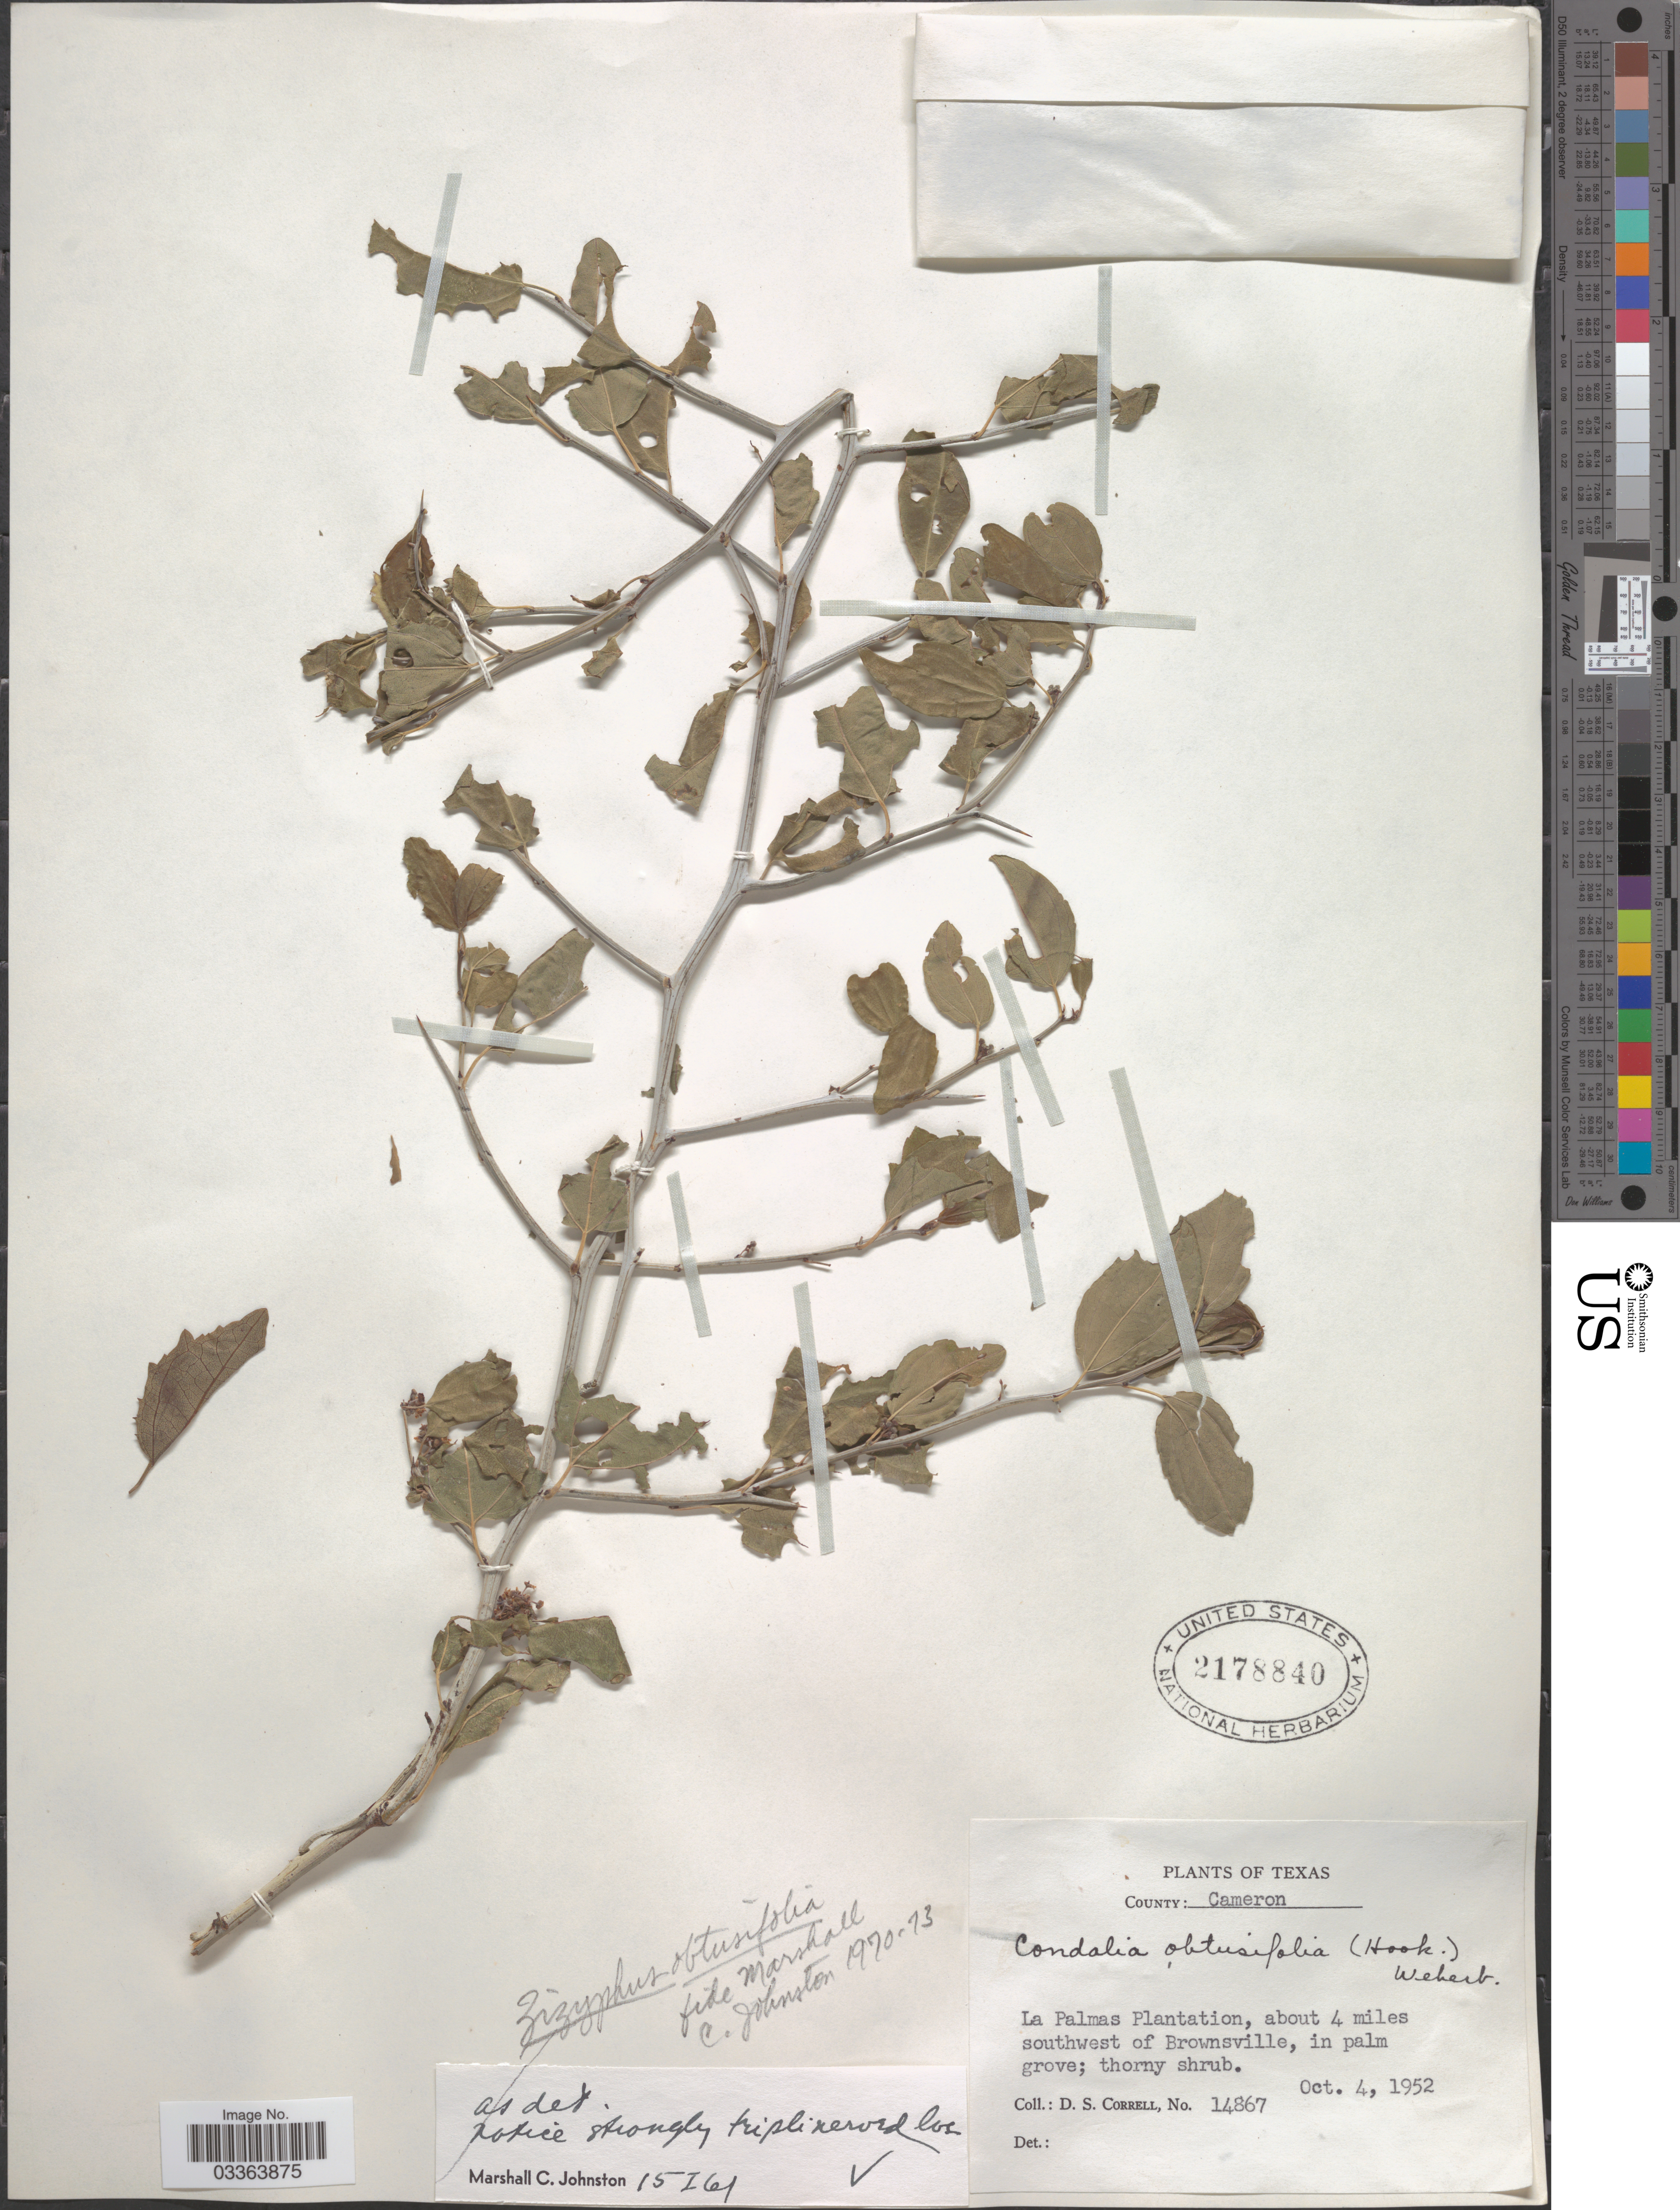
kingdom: Plantae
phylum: Tracheophyta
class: Magnoliopsida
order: Rosales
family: Rhamnaceae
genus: Sarcomphalus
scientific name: Sarcomphalus obtusifolius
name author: (Hook. ex Torr. & A. Gray) Hauenschild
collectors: D. S. Correll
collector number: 14867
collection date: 1952-10-04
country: United States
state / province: Texas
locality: County: Cameron. La Palmas Plantation, about 4 miles southwest of Brownsville.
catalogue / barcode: US 2178840